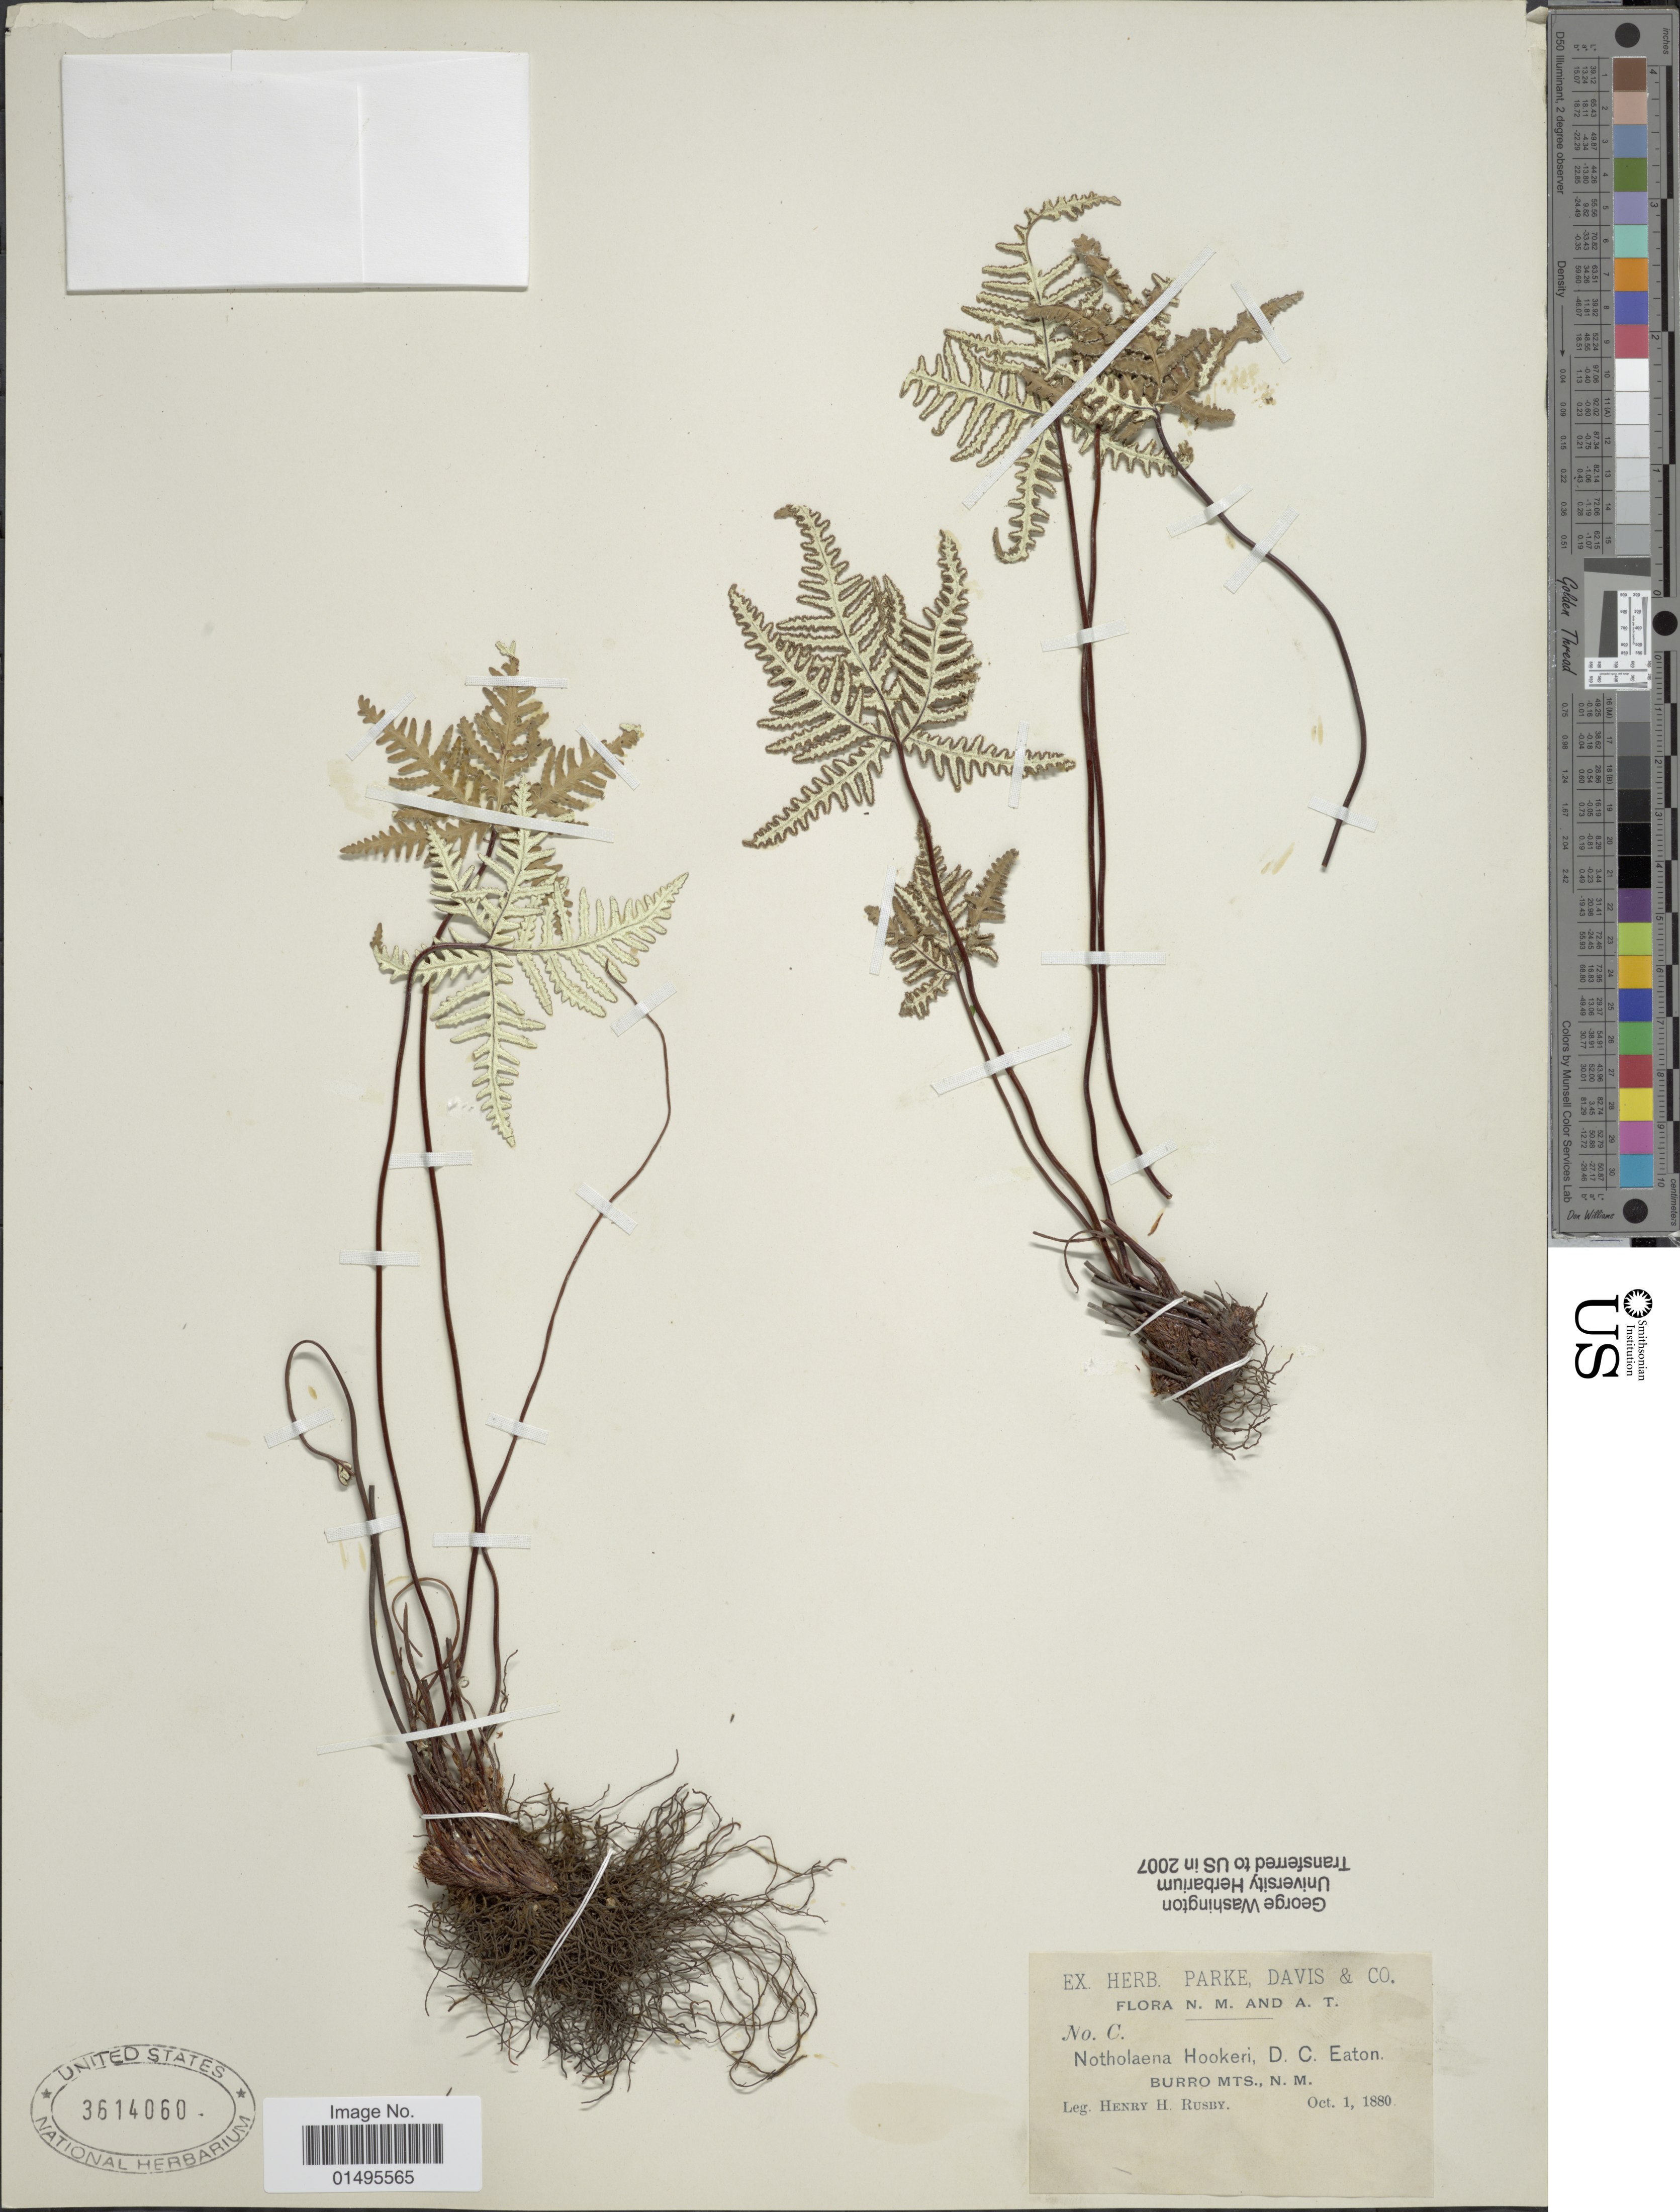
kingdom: Plantae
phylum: Tracheophyta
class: Polypodiopsida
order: Polypodiales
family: Pteridaceae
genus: Notholaena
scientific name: Notholaena standleyi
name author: Maxon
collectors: H. H. Rusby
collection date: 1880-10-01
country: United States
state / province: New Mexico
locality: Burro Mts.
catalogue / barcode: US 3614060